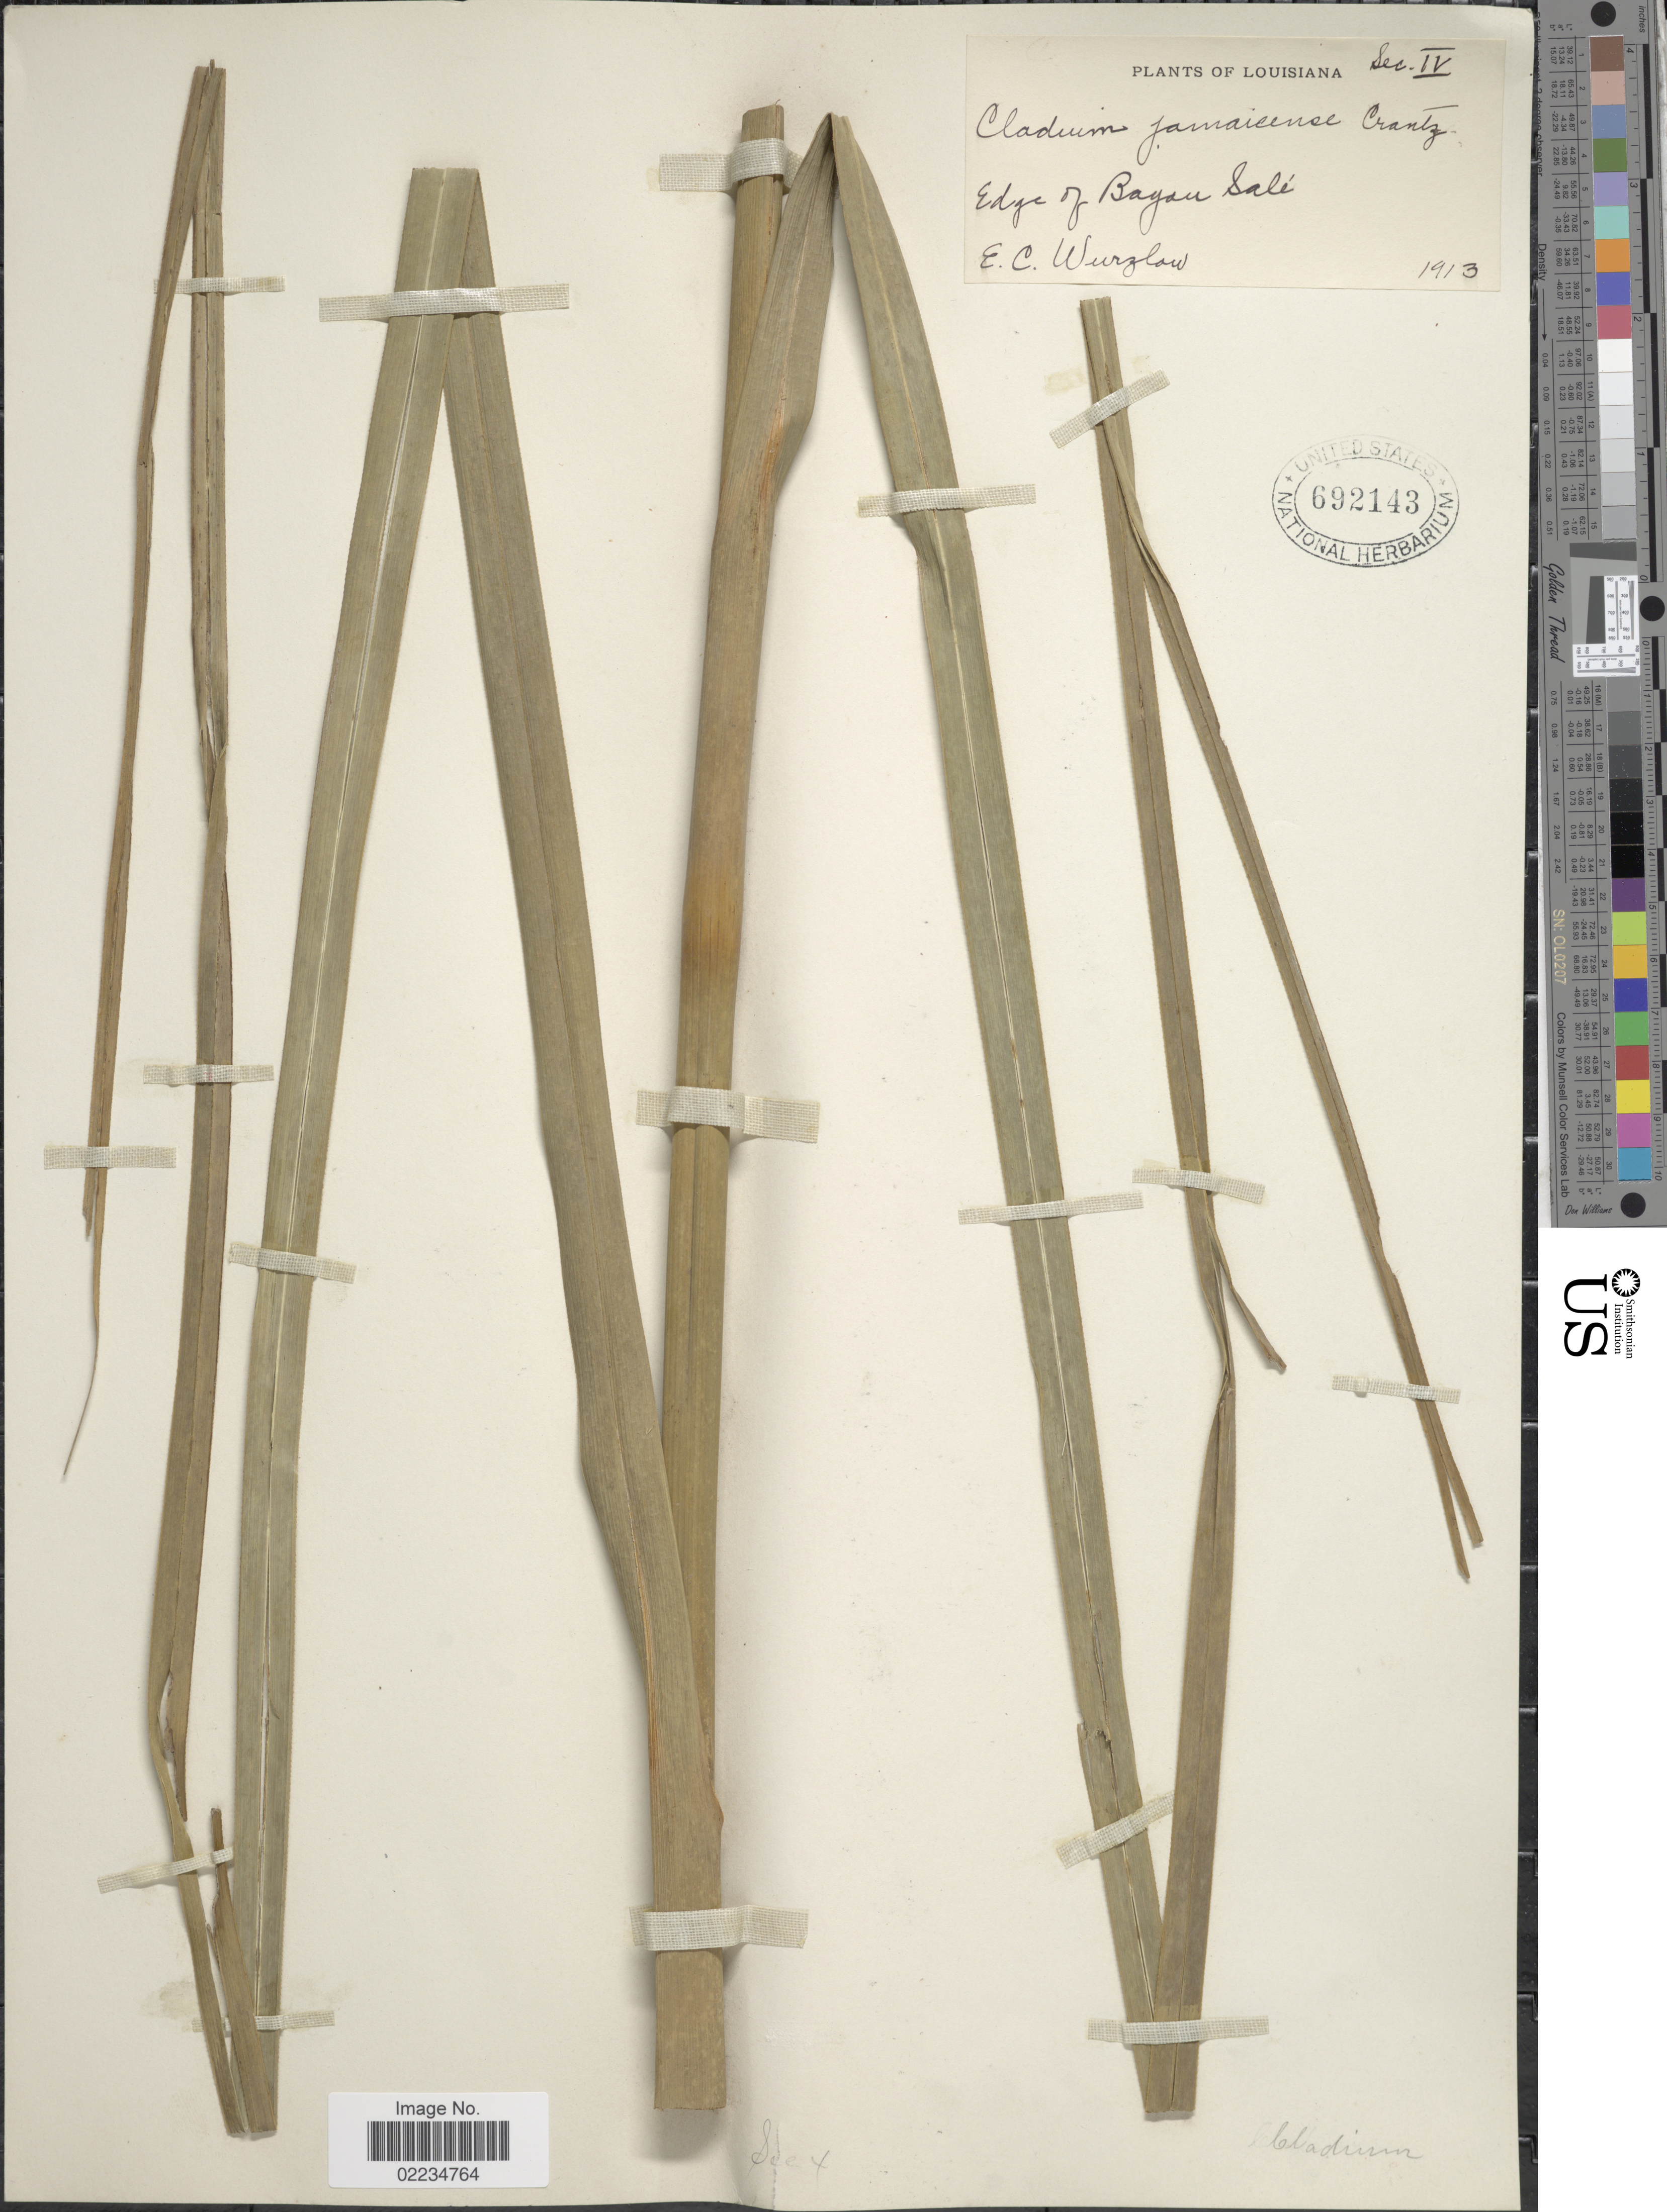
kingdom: Plantae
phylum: Tracheophyta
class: Liliopsida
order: Poales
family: Cyperaceae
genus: Cladium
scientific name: Cladium jamaicense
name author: Crantz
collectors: E. Wurzlow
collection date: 1913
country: United States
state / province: Louisiana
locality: Edge of Bayou Sale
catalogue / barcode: US 692143